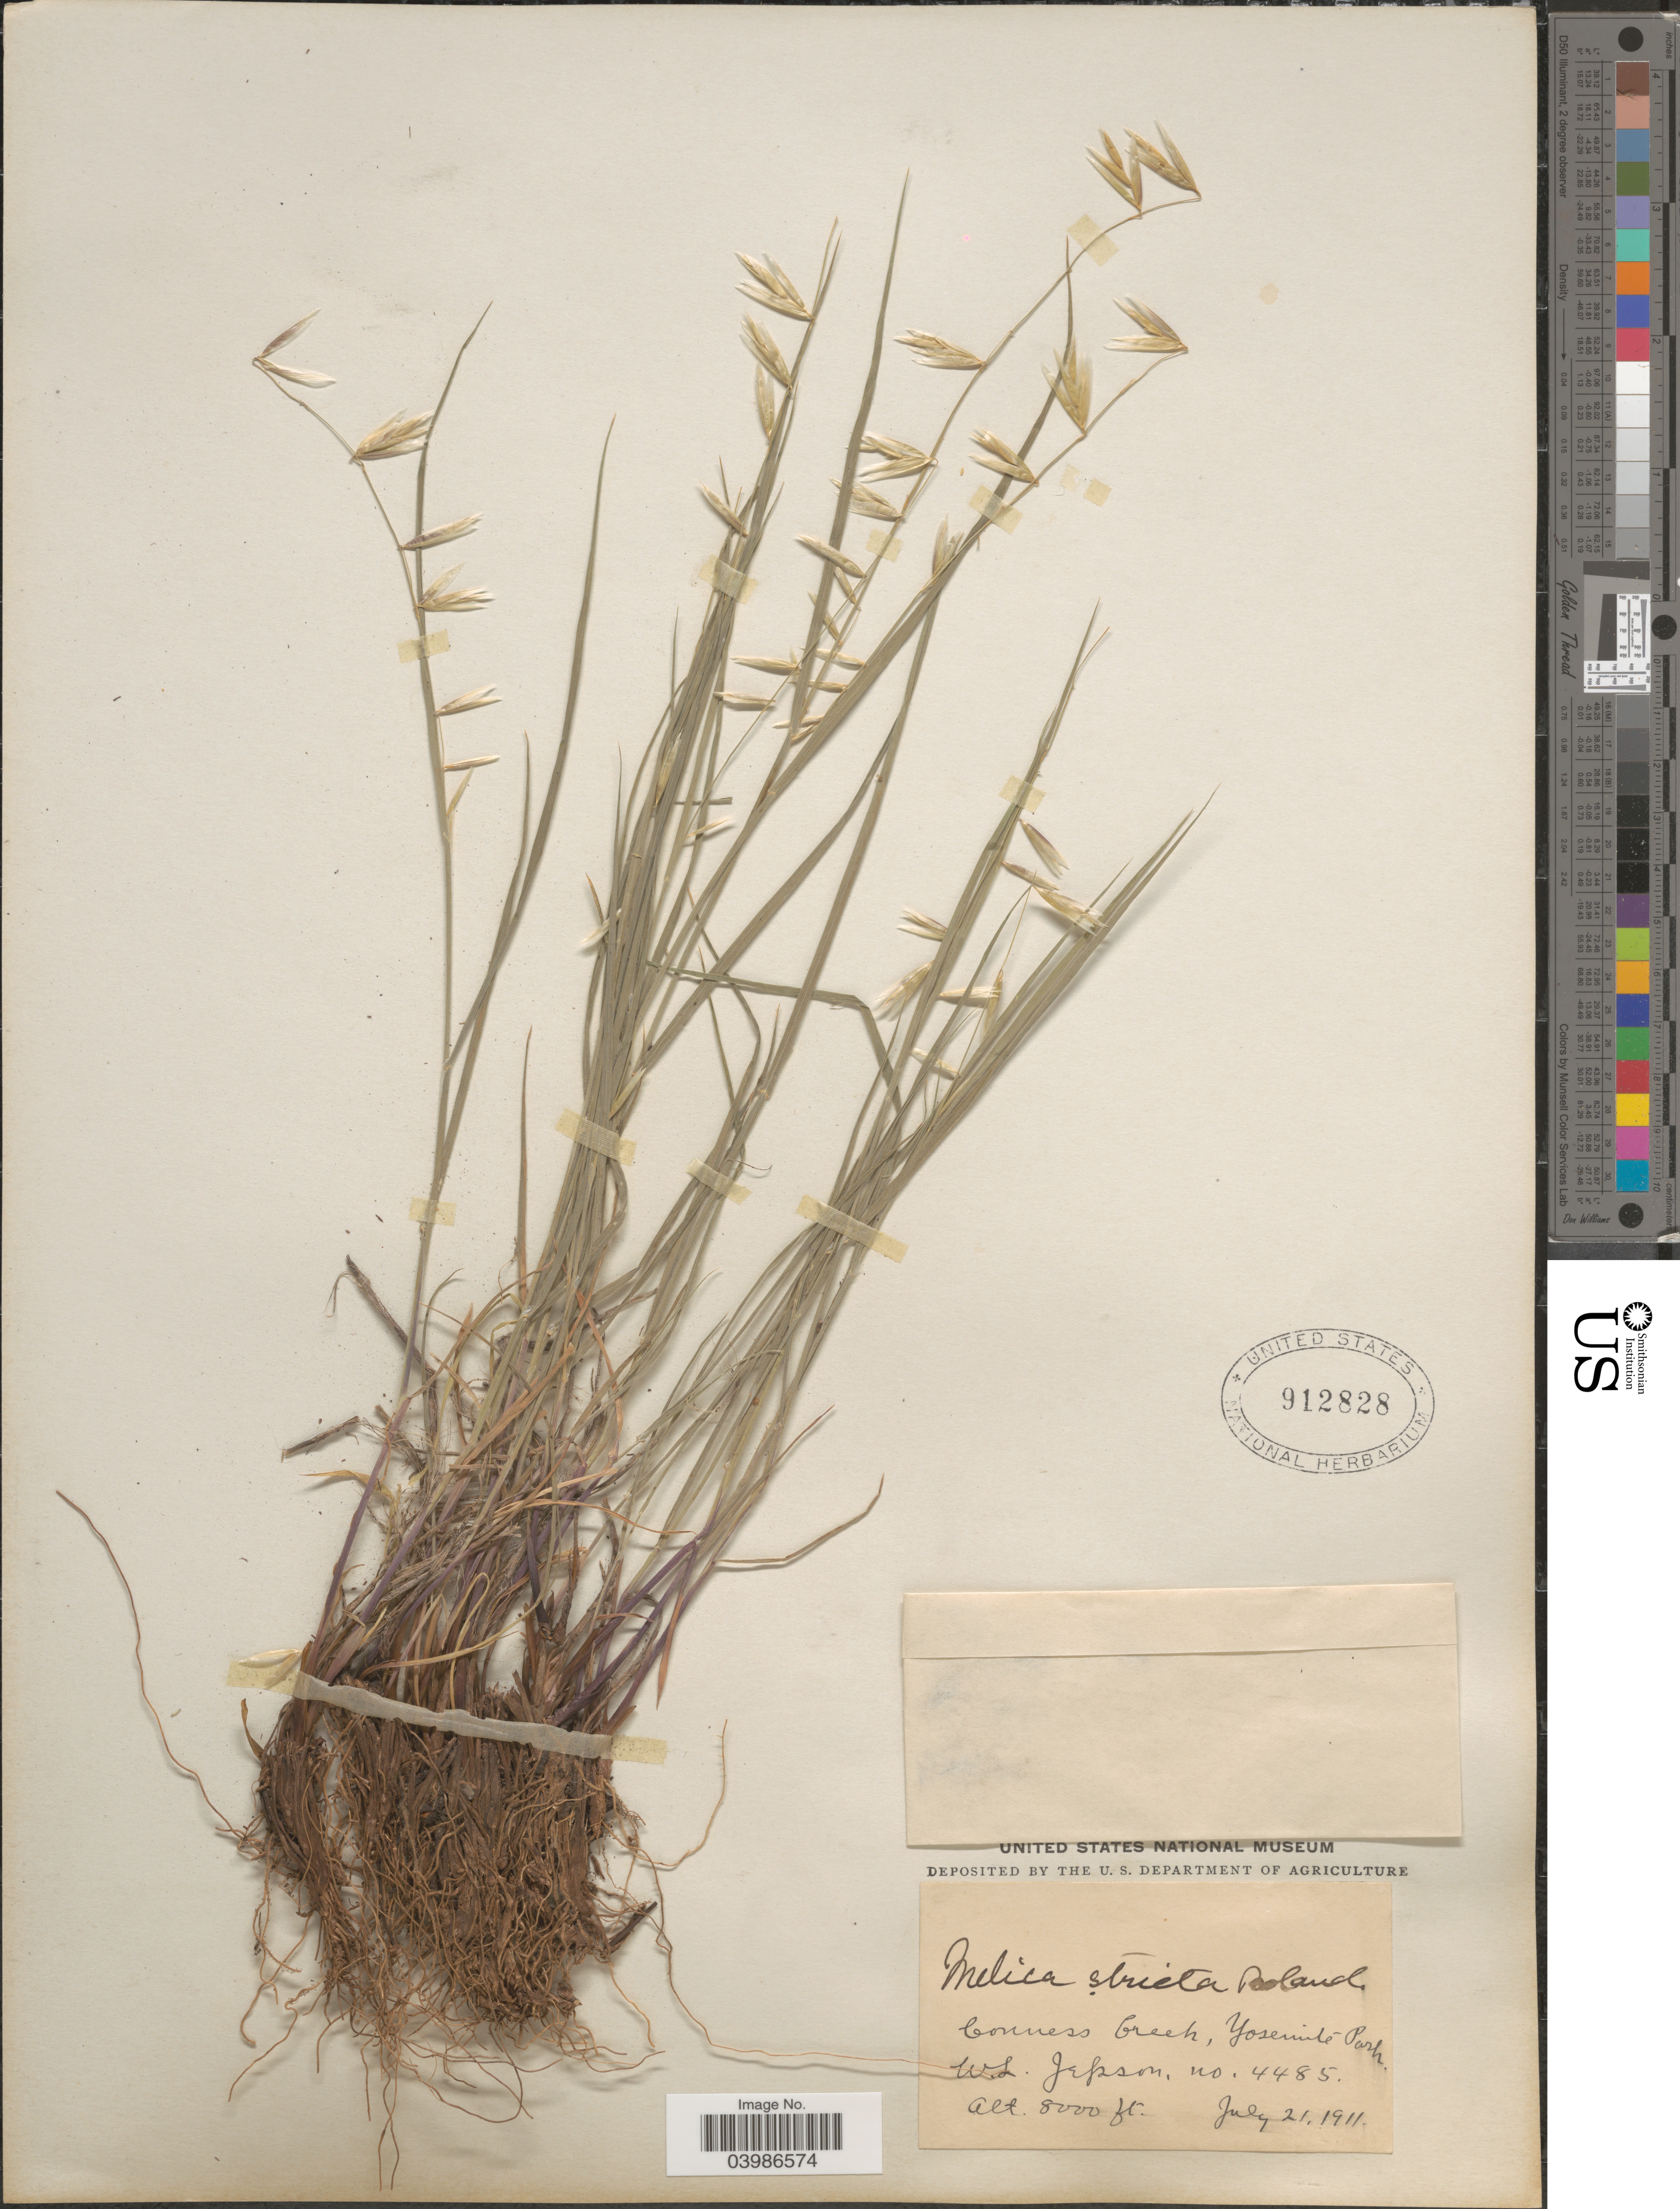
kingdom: Plantae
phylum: Tracheophyta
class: Liliopsida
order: Poales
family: Poaceae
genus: Melica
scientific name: Melica stricta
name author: Bol.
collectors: W. L. Jepson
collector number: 4485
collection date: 1911-07-21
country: United States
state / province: California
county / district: Mariposa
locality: Conness Creek, Yosemite Park.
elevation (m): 2438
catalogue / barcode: US 912828